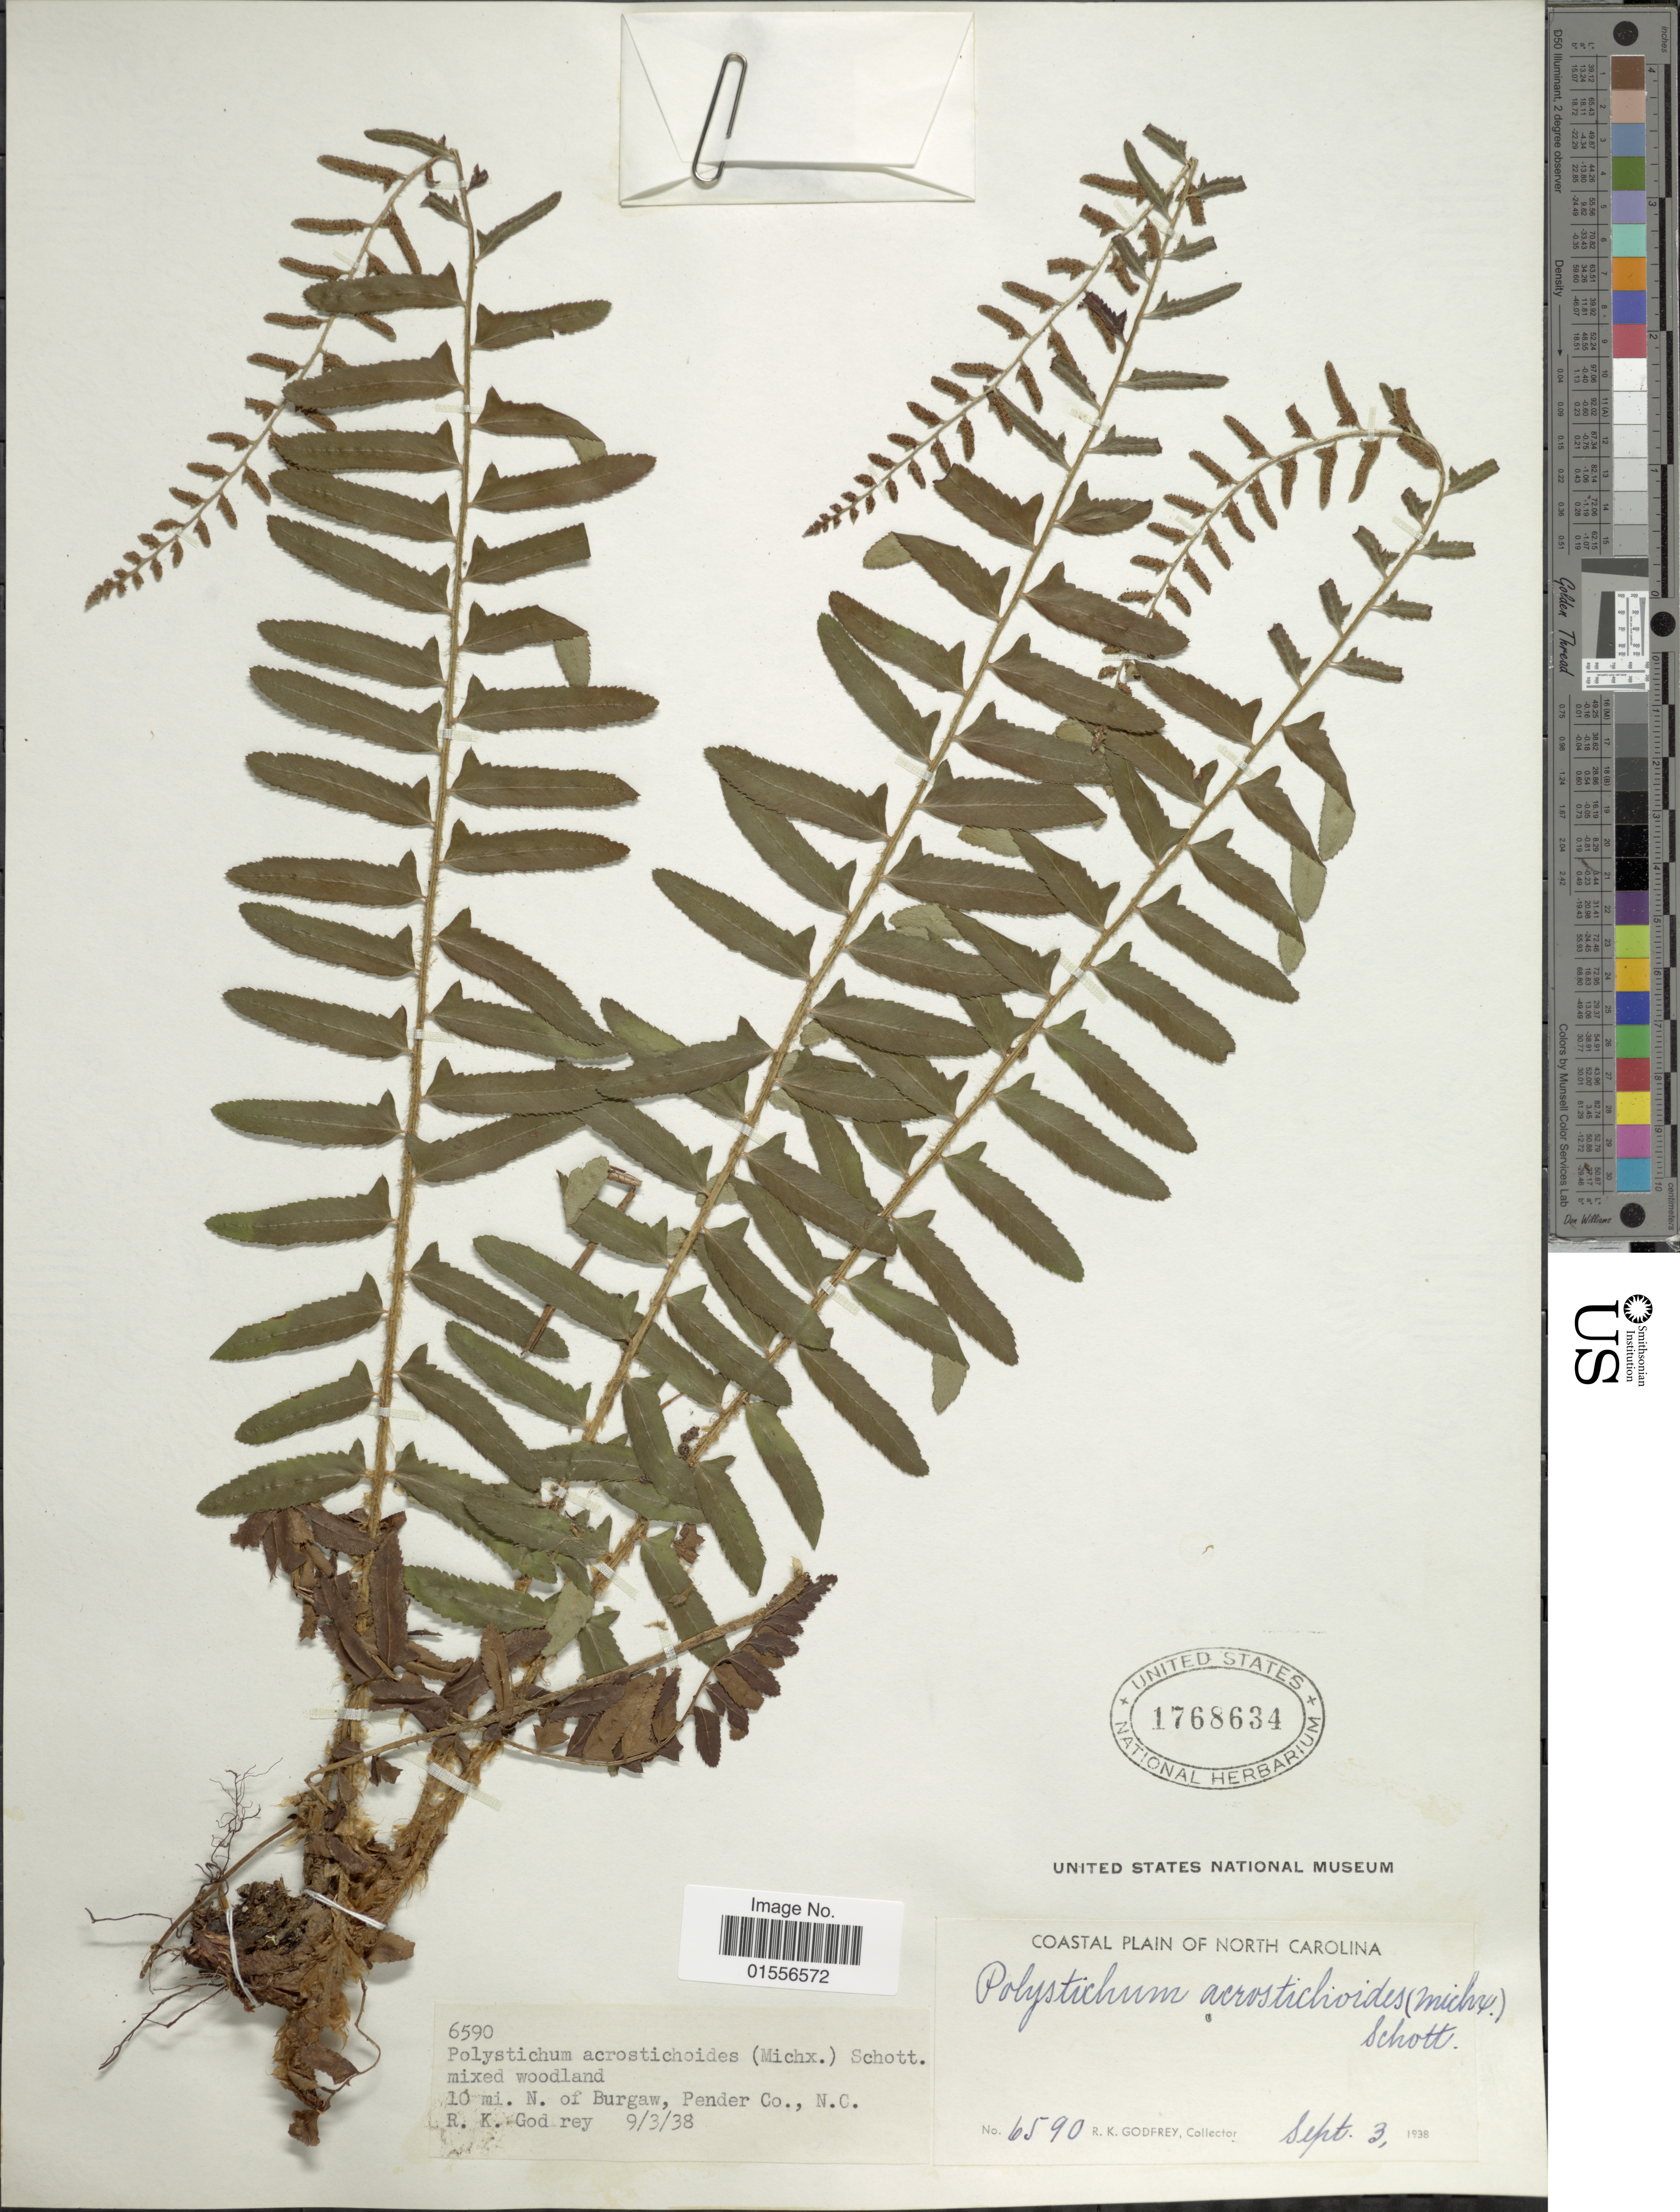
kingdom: Plantae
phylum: Tracheophyta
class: Polypodiopsida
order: Polypodiales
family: Dryopteridaceae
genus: Polystichum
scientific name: Polystichum acrostichoides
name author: (Michx.) Schott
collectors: R. K. Godfrey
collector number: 6590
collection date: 1938-09-03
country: United States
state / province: North Carolina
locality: Coastal plain of North Carolina, 10 mi. N. of Burgaw, Pender Co.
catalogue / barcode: US 1768634